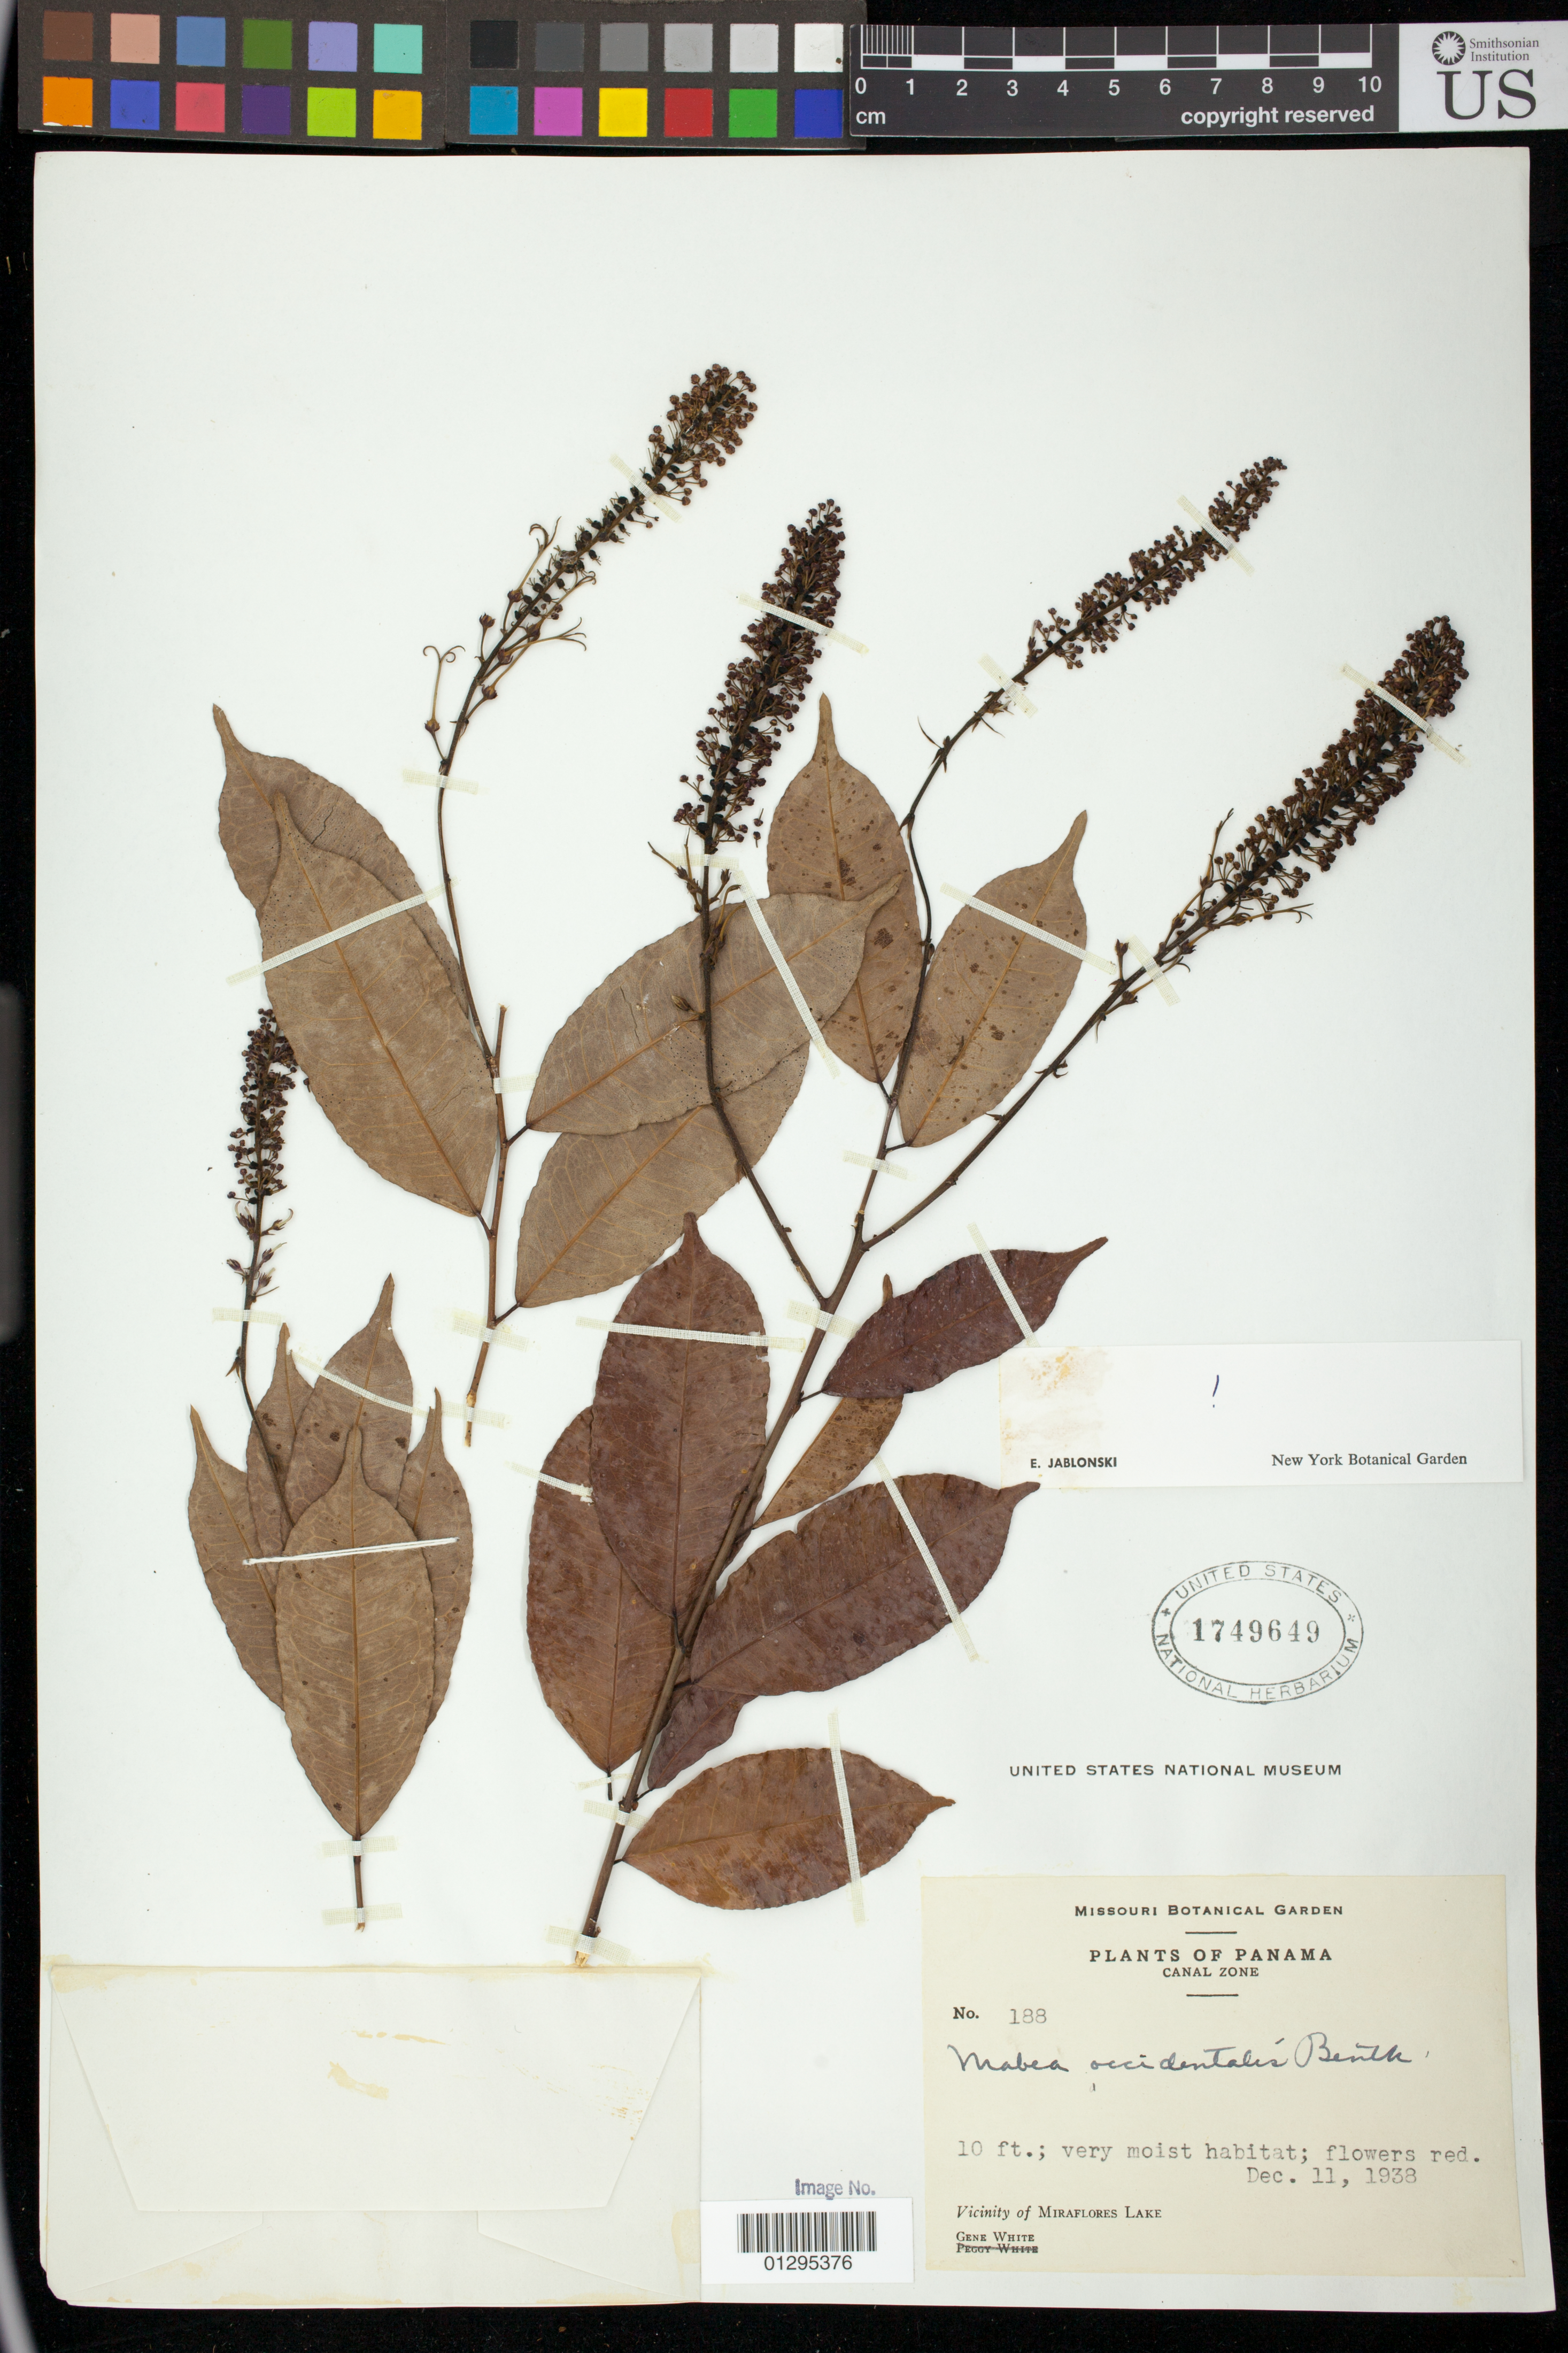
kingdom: Plantae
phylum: Tracheophyta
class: Magnoliopsida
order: Malpighiales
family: Euphorbiaceae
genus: Mabea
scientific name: Mabea occidentalis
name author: Benth.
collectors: G. White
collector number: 188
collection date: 1938-12-11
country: Panama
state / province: Panamá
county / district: Canal Zone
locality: Vicinity of Miraflores Lake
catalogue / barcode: US 1749649